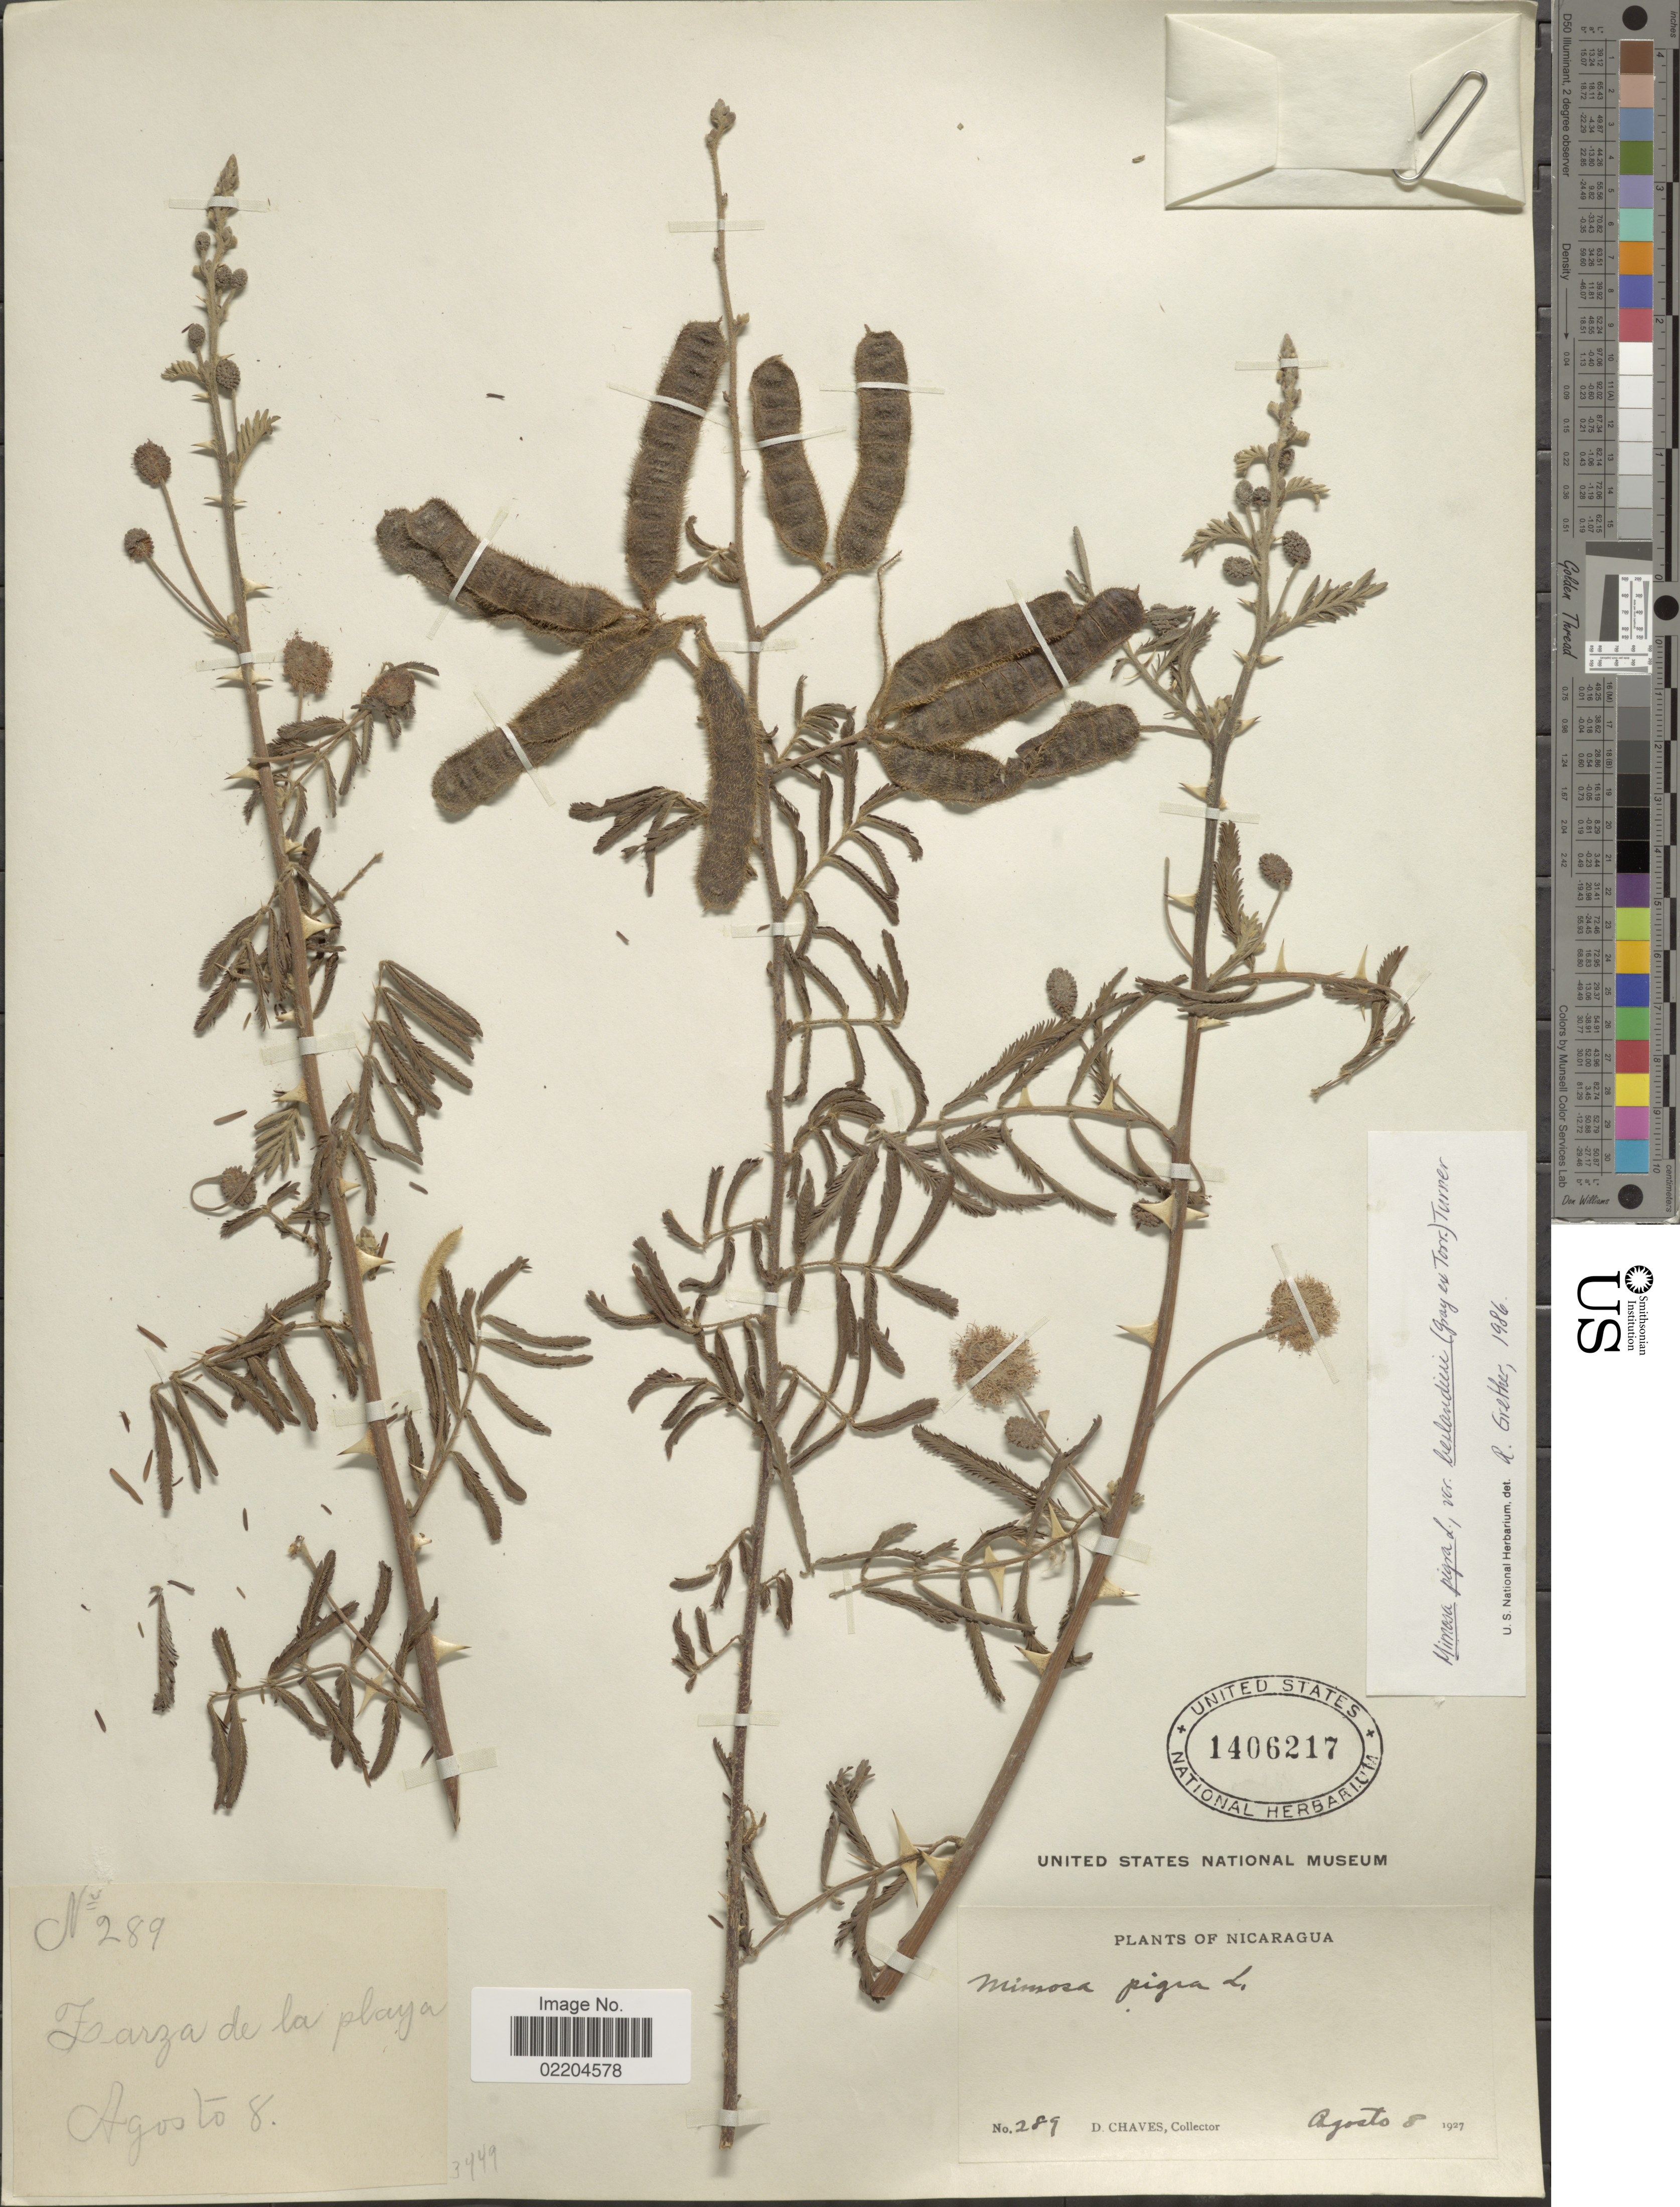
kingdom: Plantae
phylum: Tracheophyta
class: Magnoliopsida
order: Fabales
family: Fabaceae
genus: Mimosa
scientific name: Mimosa asperata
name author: L.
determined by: Strong, Mark T., (BOT), Smithsonian Institution - National Museum of Natural History (UNITED STATES)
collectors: D. Chaves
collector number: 289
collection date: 1927-08-08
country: Nicaragua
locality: Nicaragua.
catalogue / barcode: US 1406217